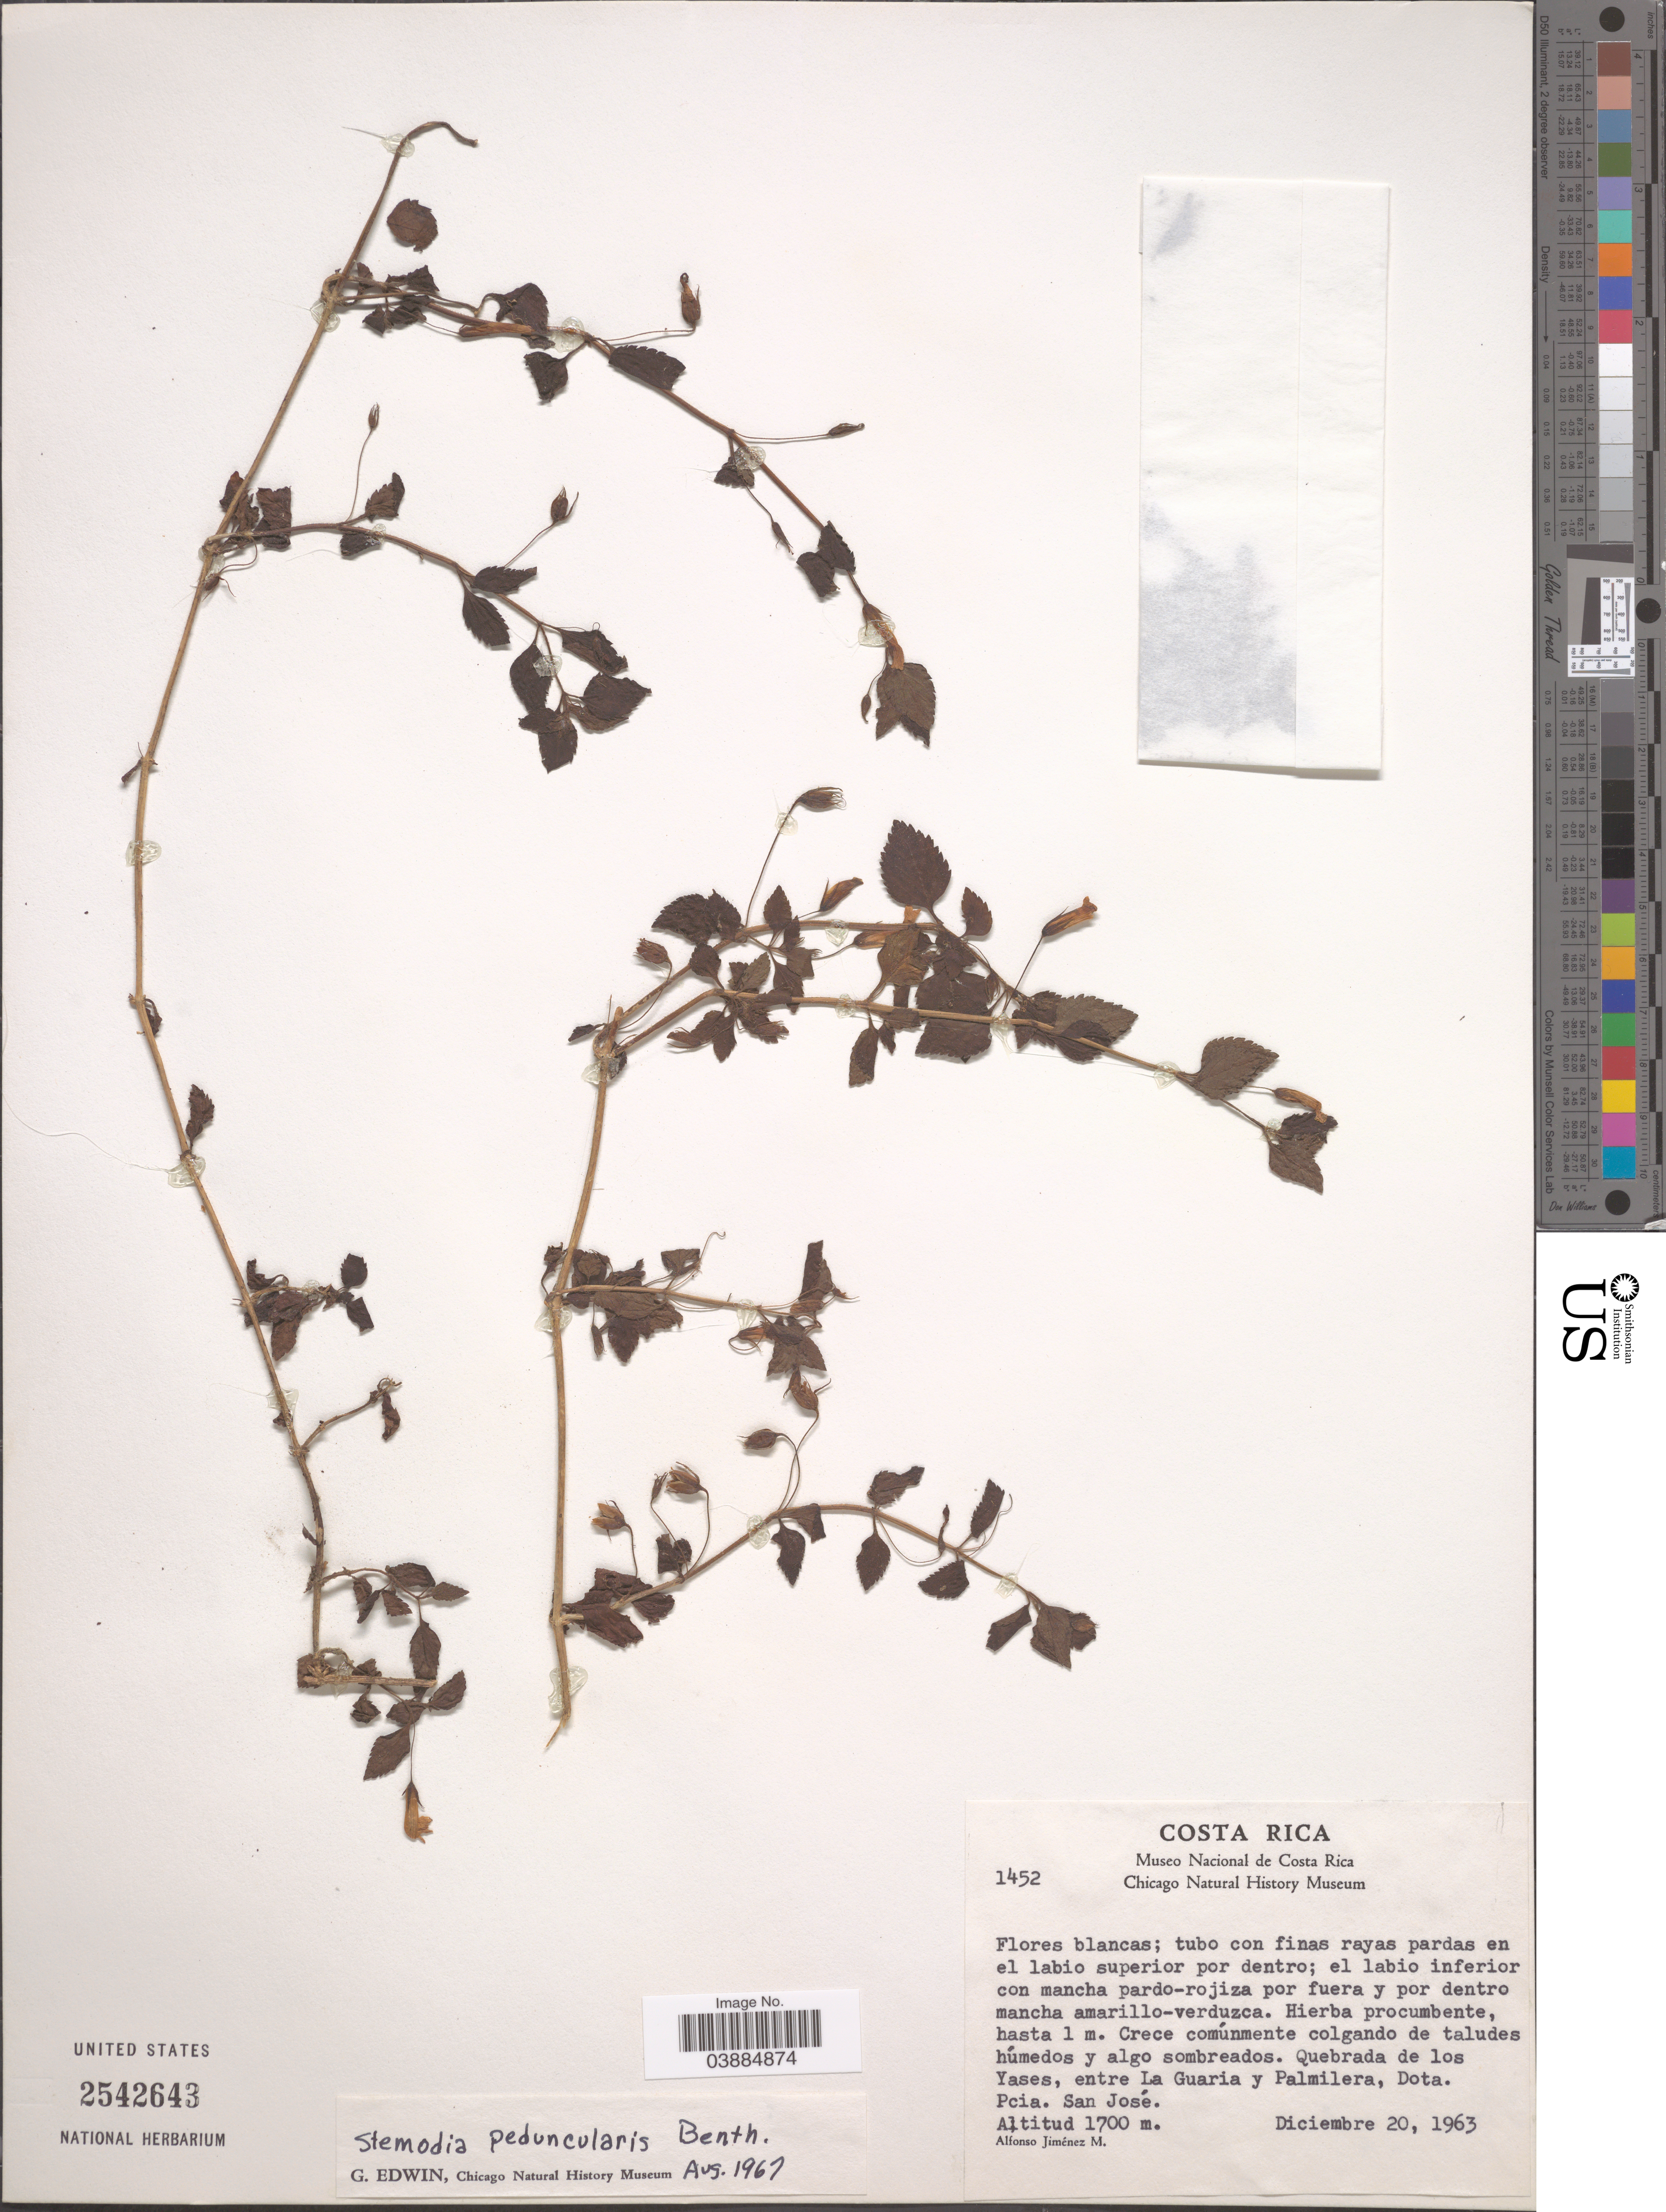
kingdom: Plantae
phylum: Tracheophyta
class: Magnoliopsida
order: Lamiales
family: Plantaginaceae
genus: Stemodia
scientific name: Stemodia peduncularis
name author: Benth.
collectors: A. Jimenez M.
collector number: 1452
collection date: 1963-12-20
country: Costa Rica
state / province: San José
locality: Quebrada de los Yases, entre La Guaria y Palmilera, Dota. Pcia. San José.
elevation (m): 1700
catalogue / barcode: US 2542643